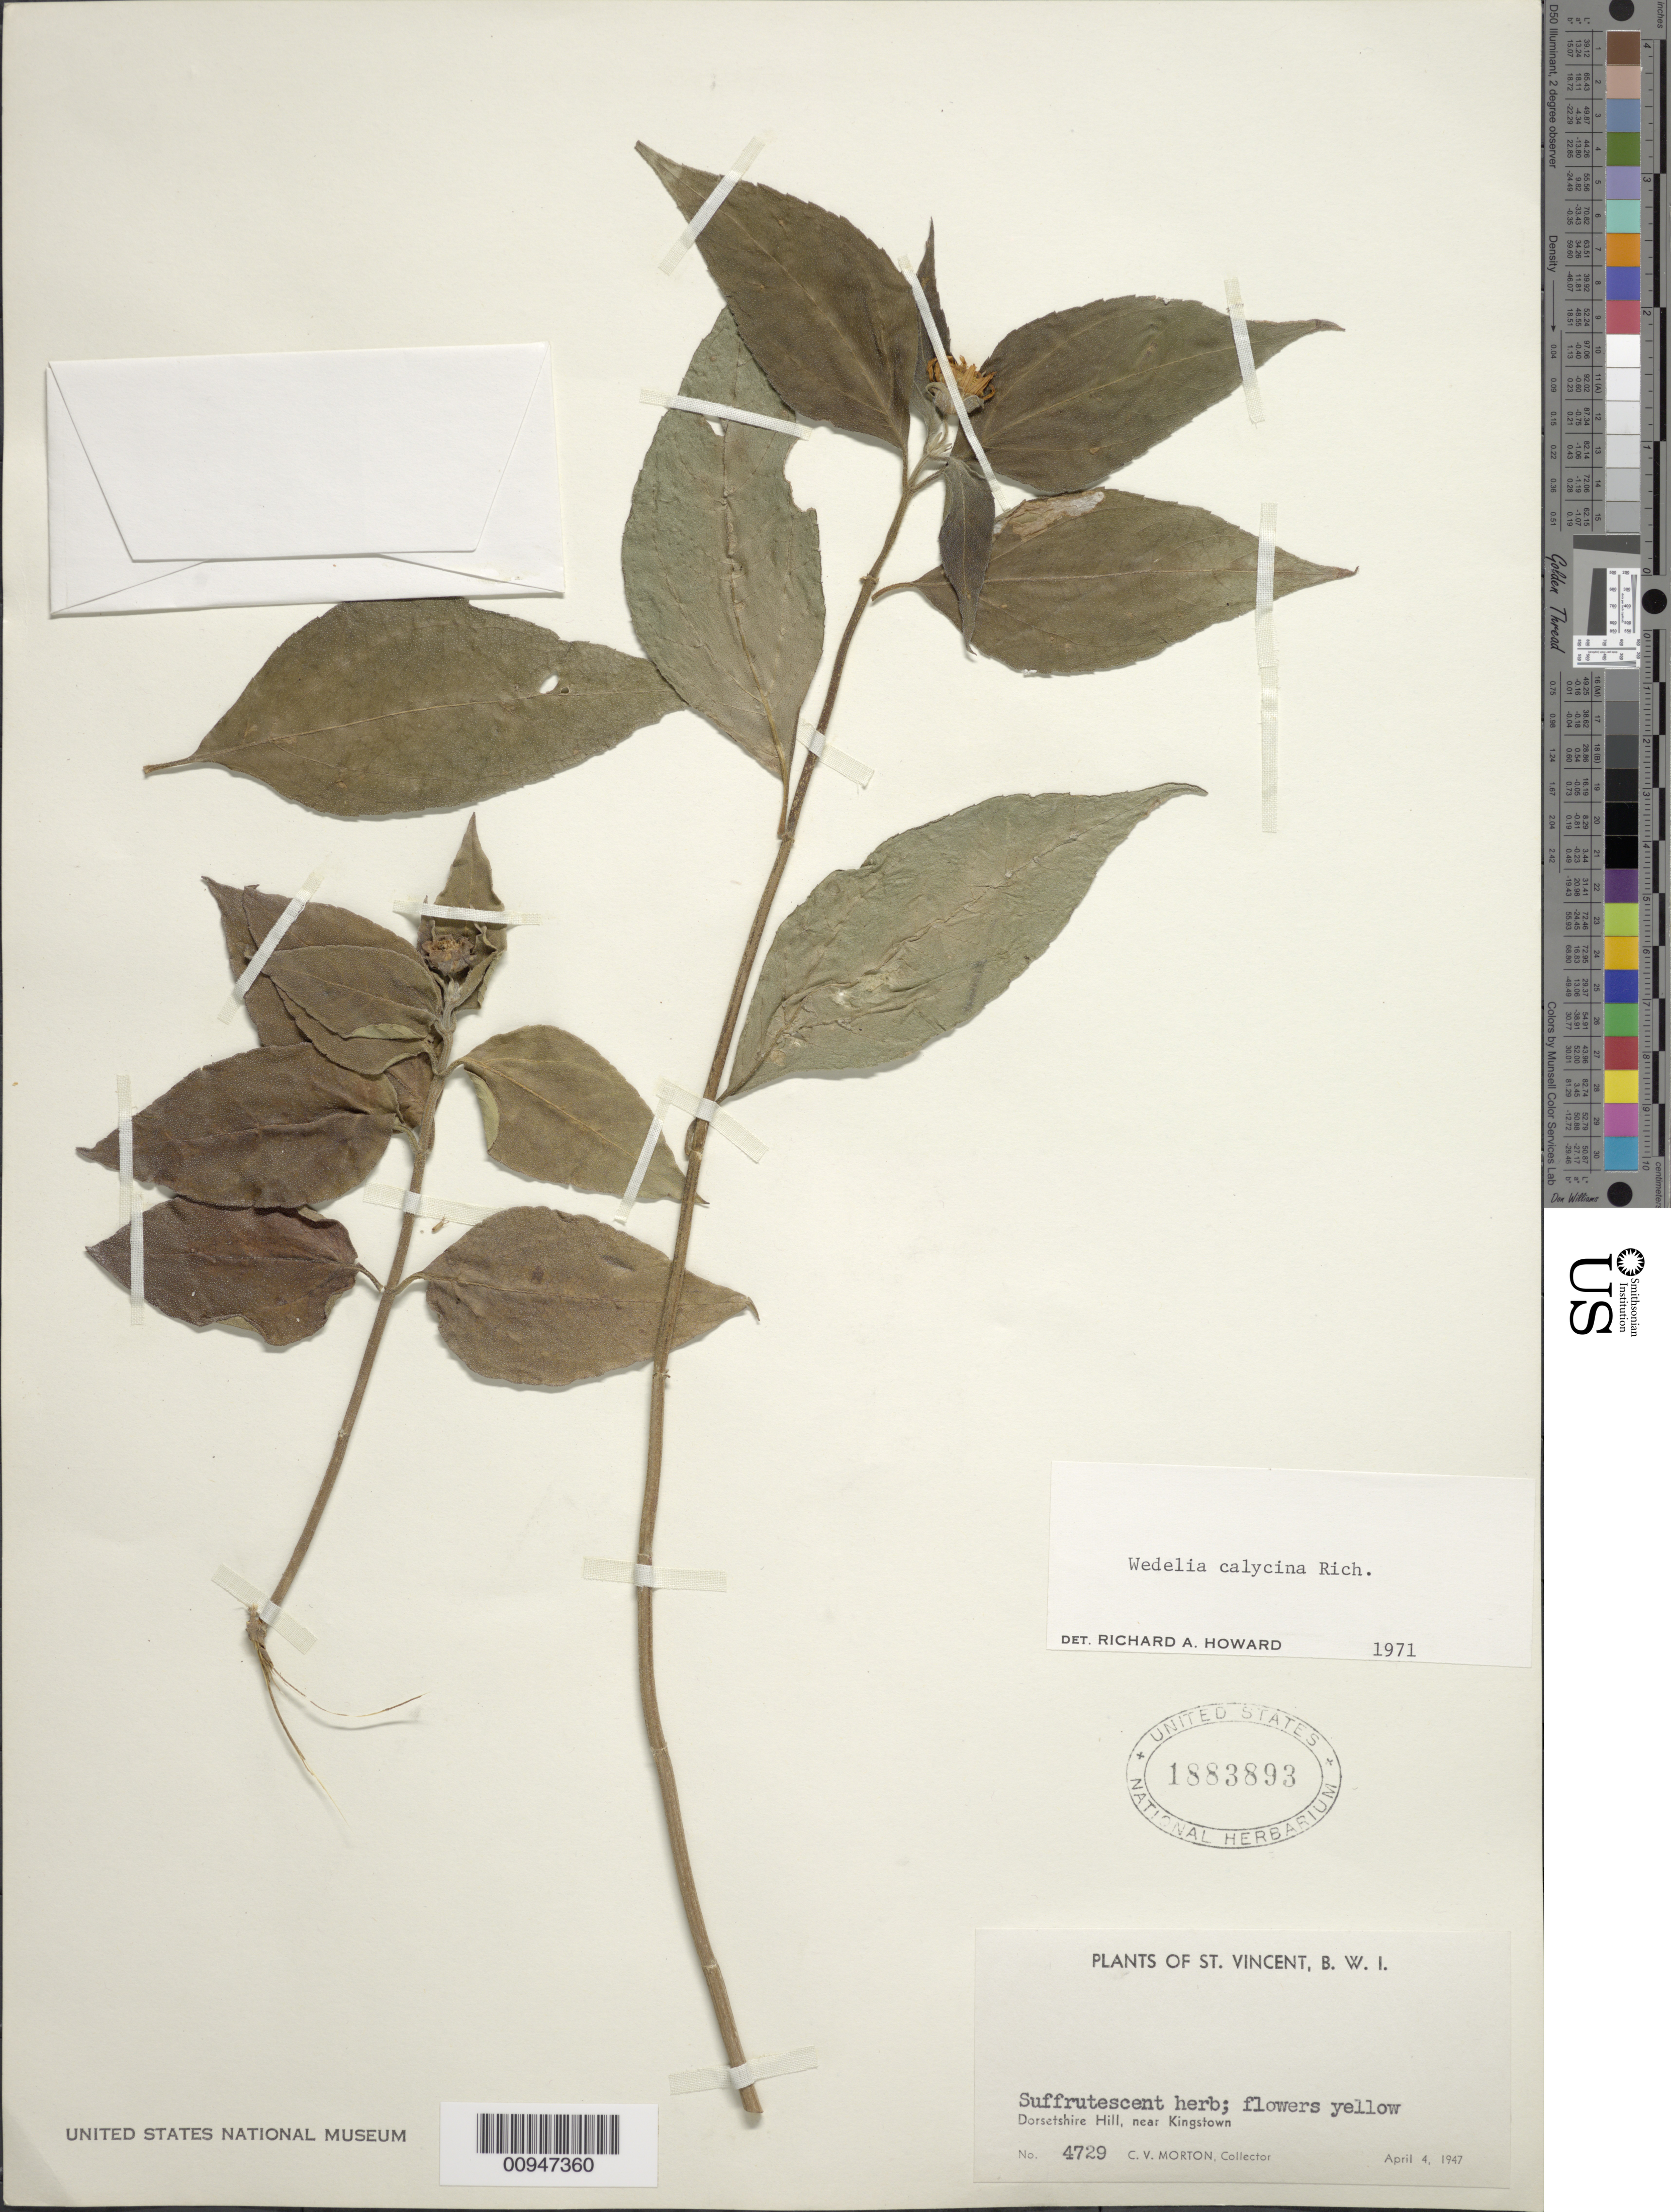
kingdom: Plantae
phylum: Tracheophyta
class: Magnoliopsida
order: Asterales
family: Asteraceae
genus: Wedelia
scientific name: Wedelia calycina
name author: Rich.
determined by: Howard, R. A.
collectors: C. V. Morton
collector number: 4729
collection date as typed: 04 Apr 1947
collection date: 1947-04-04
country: St. Vincent - Grenadines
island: St. Vincent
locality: Dorestshire Hill, near Kingstown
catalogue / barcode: US 1883893